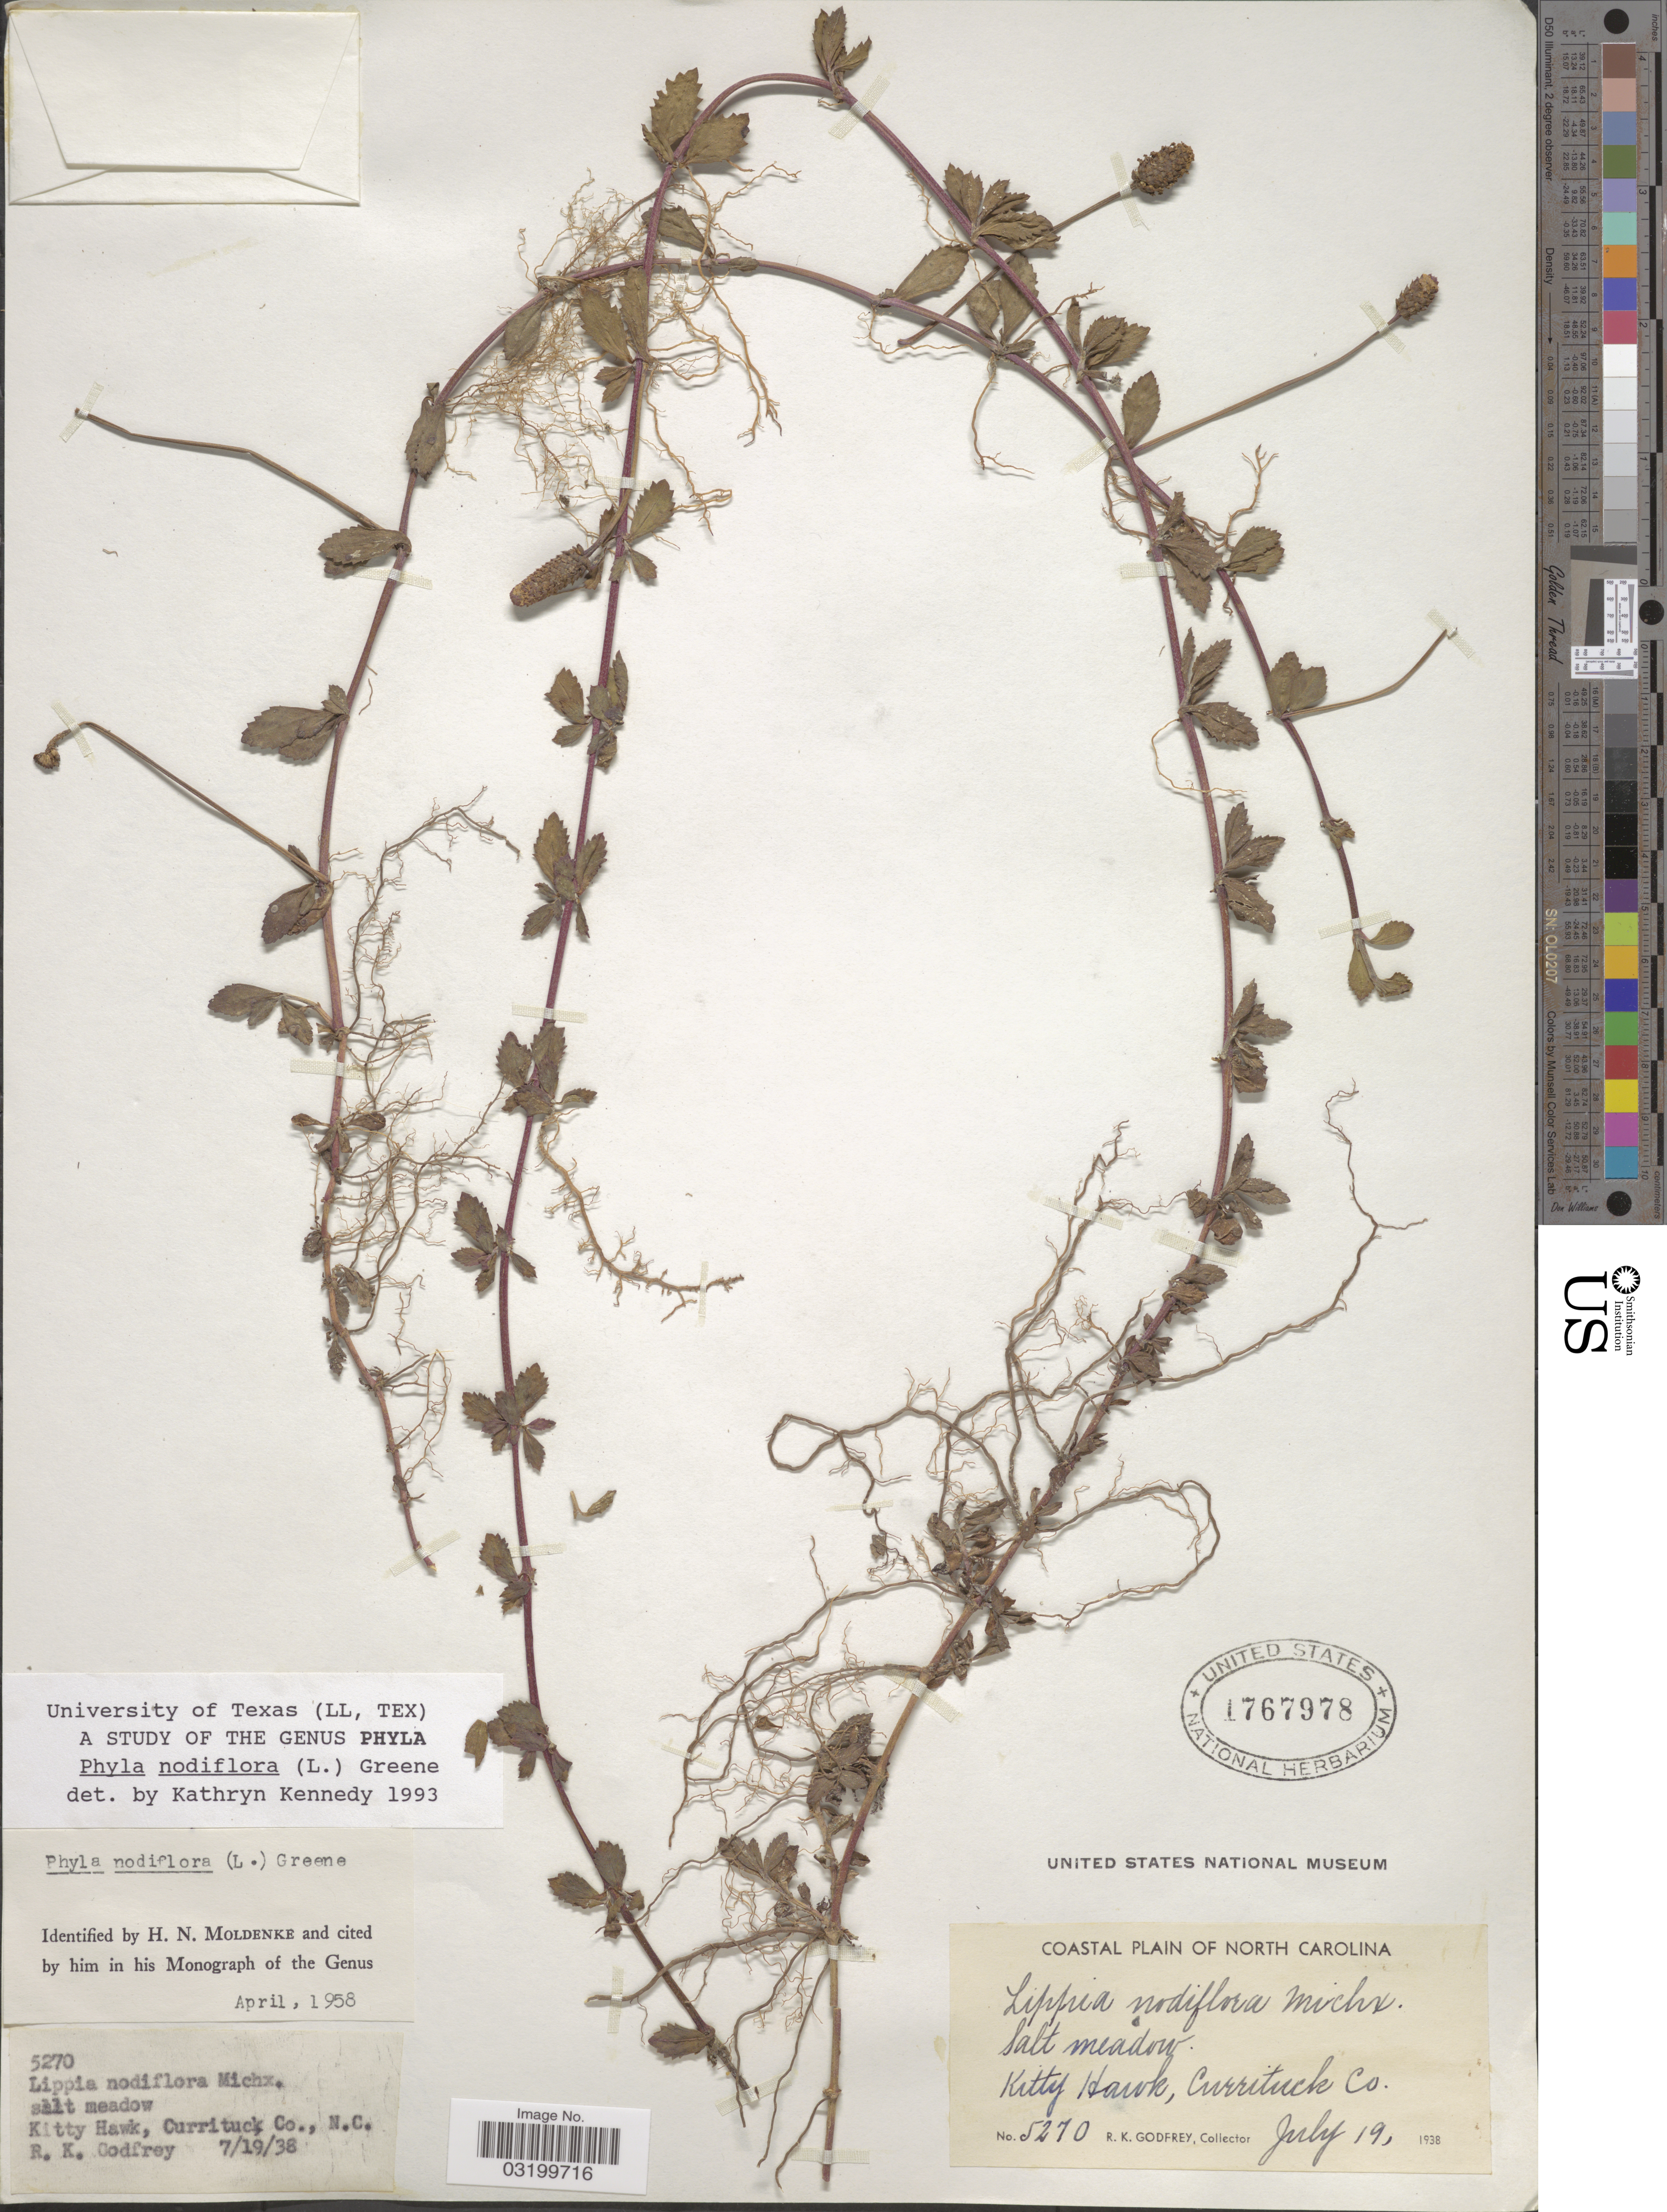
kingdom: Plantae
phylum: Tracheophyta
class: Magnoliopsida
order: Lamiales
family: Verbenaceae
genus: Phyla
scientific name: Phyla nodiflora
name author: (L.) Greene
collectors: R. K. Godfrey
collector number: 5270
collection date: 1938-07-19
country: United States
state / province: North Carolina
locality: Coastal Plain of North Carolina. Kitty Hawk, Currituck Co.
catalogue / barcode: US 1767978